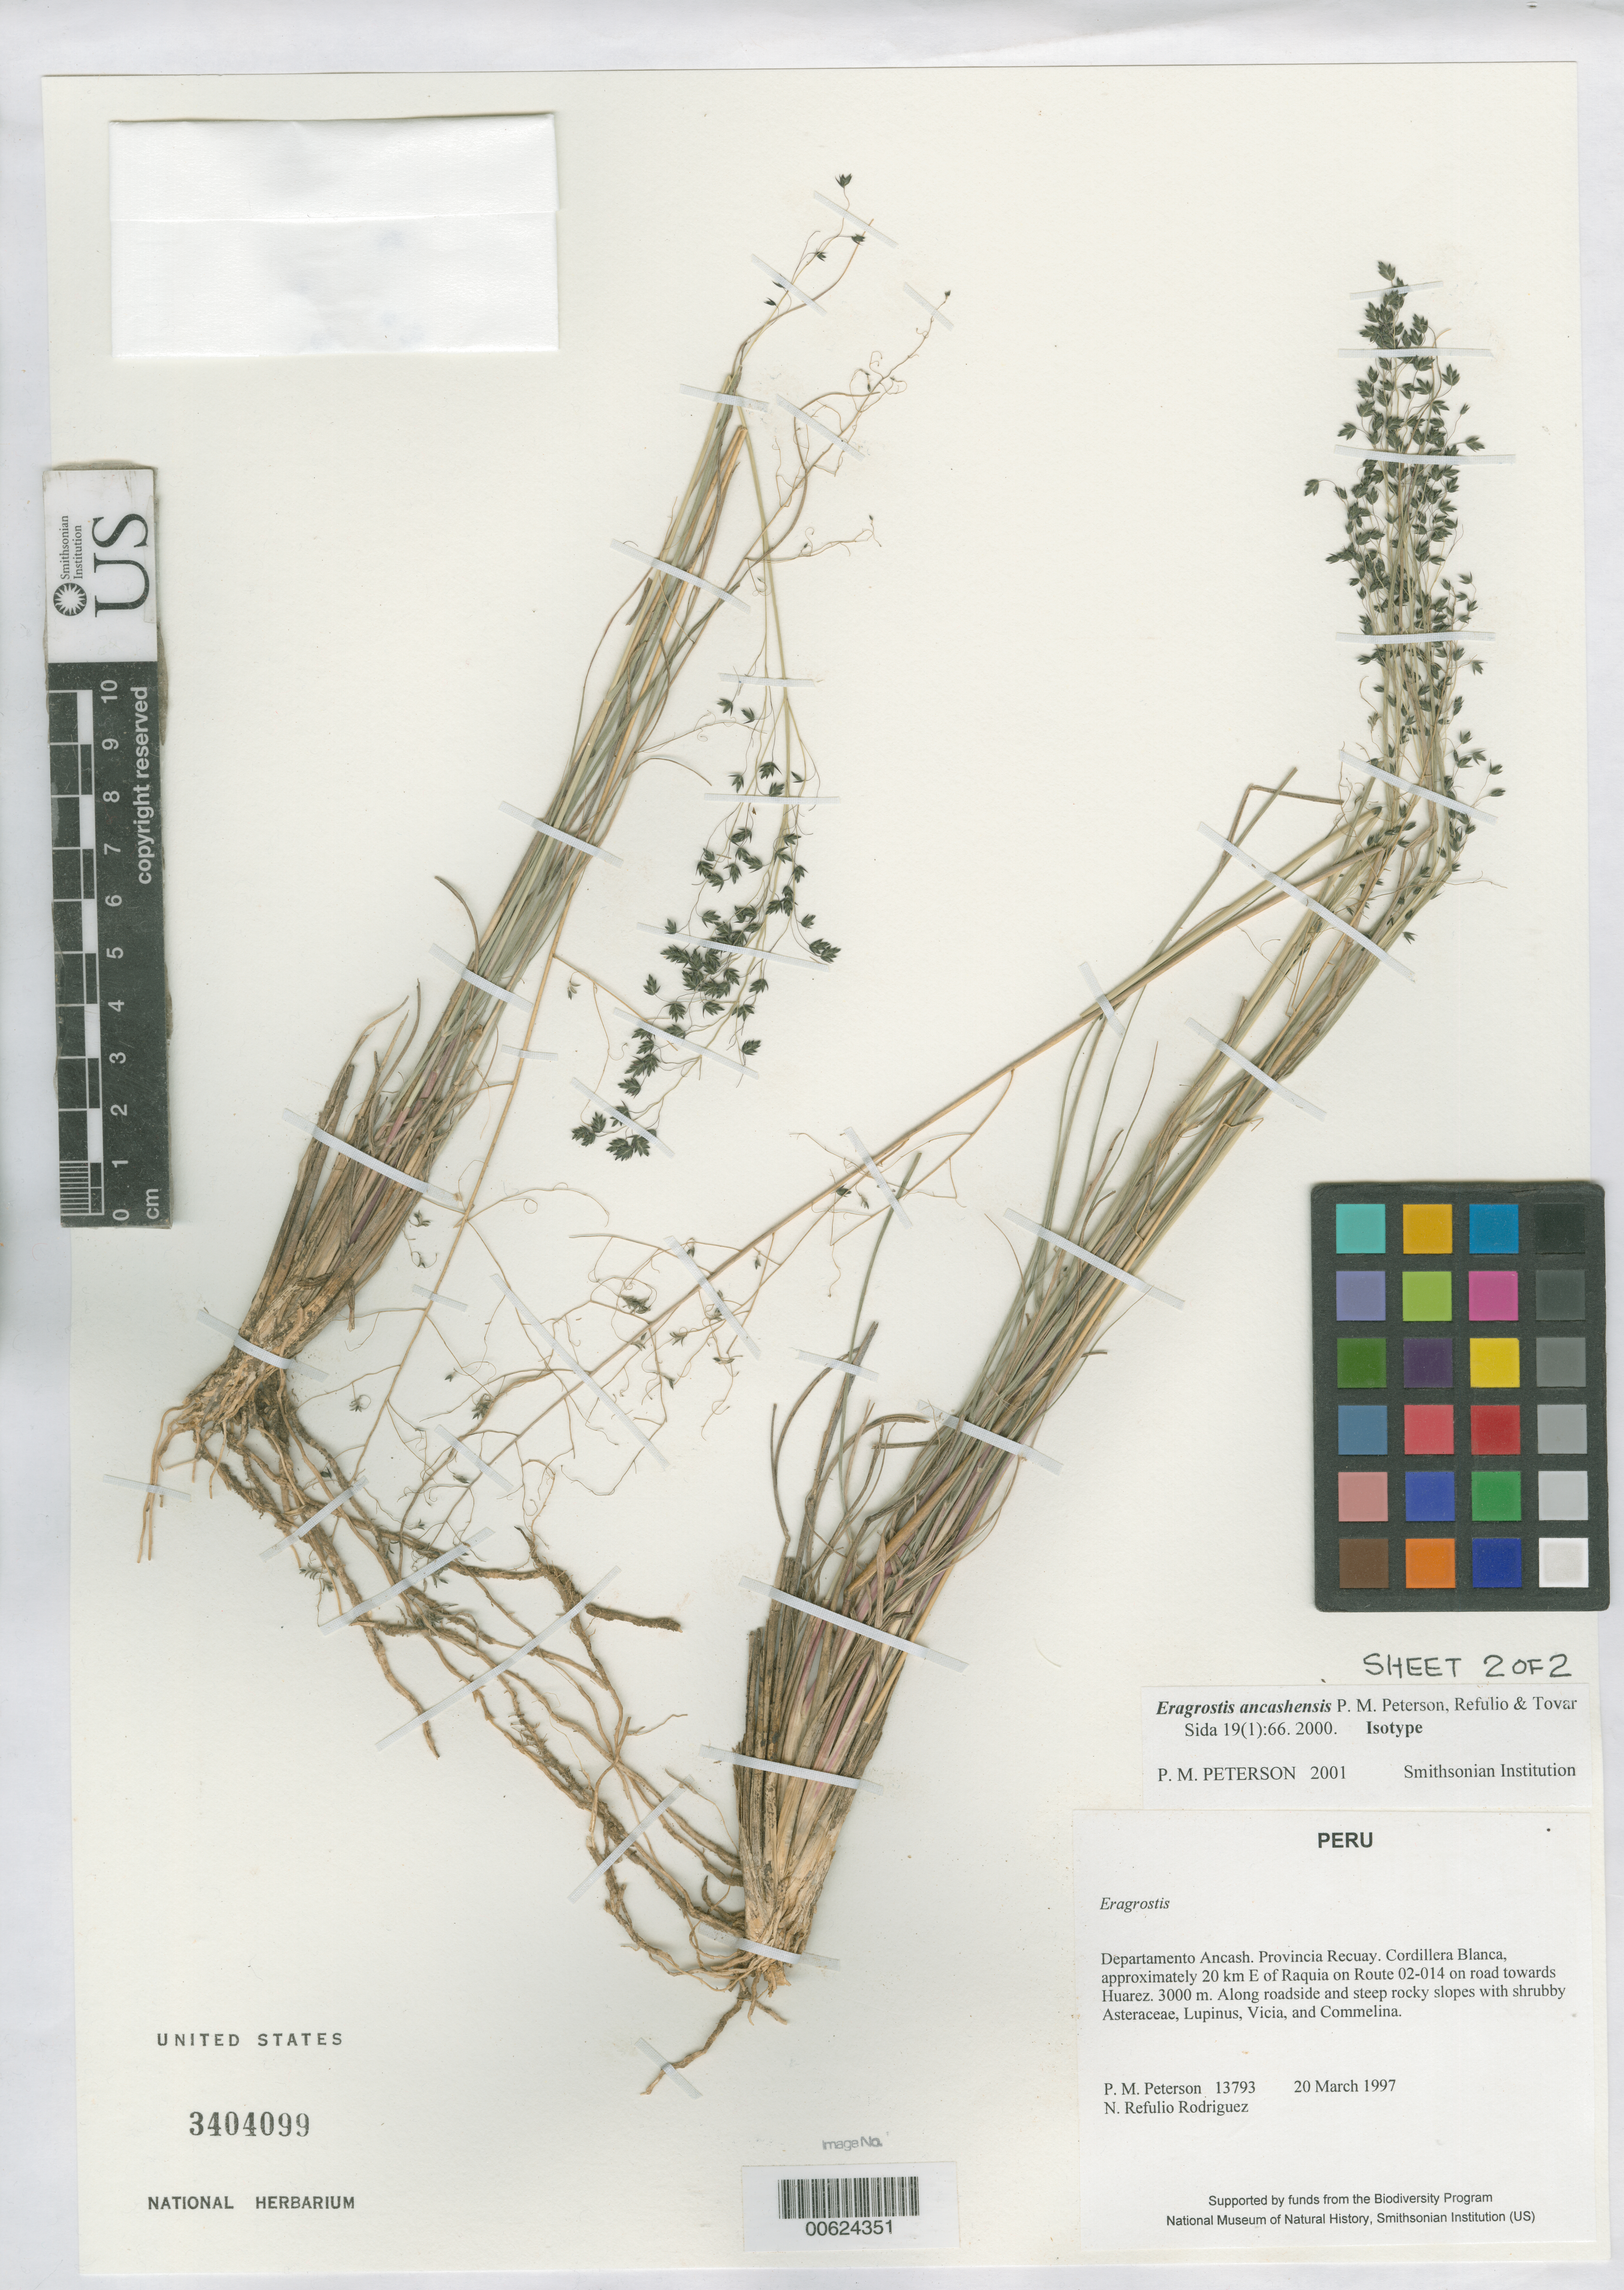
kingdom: Plantae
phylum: Tracheophyta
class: Liliopsida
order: Poales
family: Poaceae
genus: Eragrostis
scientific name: Eragrostis ancashensis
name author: P.M. Peterson et al.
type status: Isotype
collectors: P. M. Peterson & N. Refulio-Rodríguez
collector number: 13793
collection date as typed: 20 Mar 1997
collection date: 1997-03-20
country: Peru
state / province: Ancash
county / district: Recuay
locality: Cordillera Blanca, E of Raquía on Rpite [?] 02-014 towards Huarez [?]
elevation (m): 3000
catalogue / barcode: US 3404099